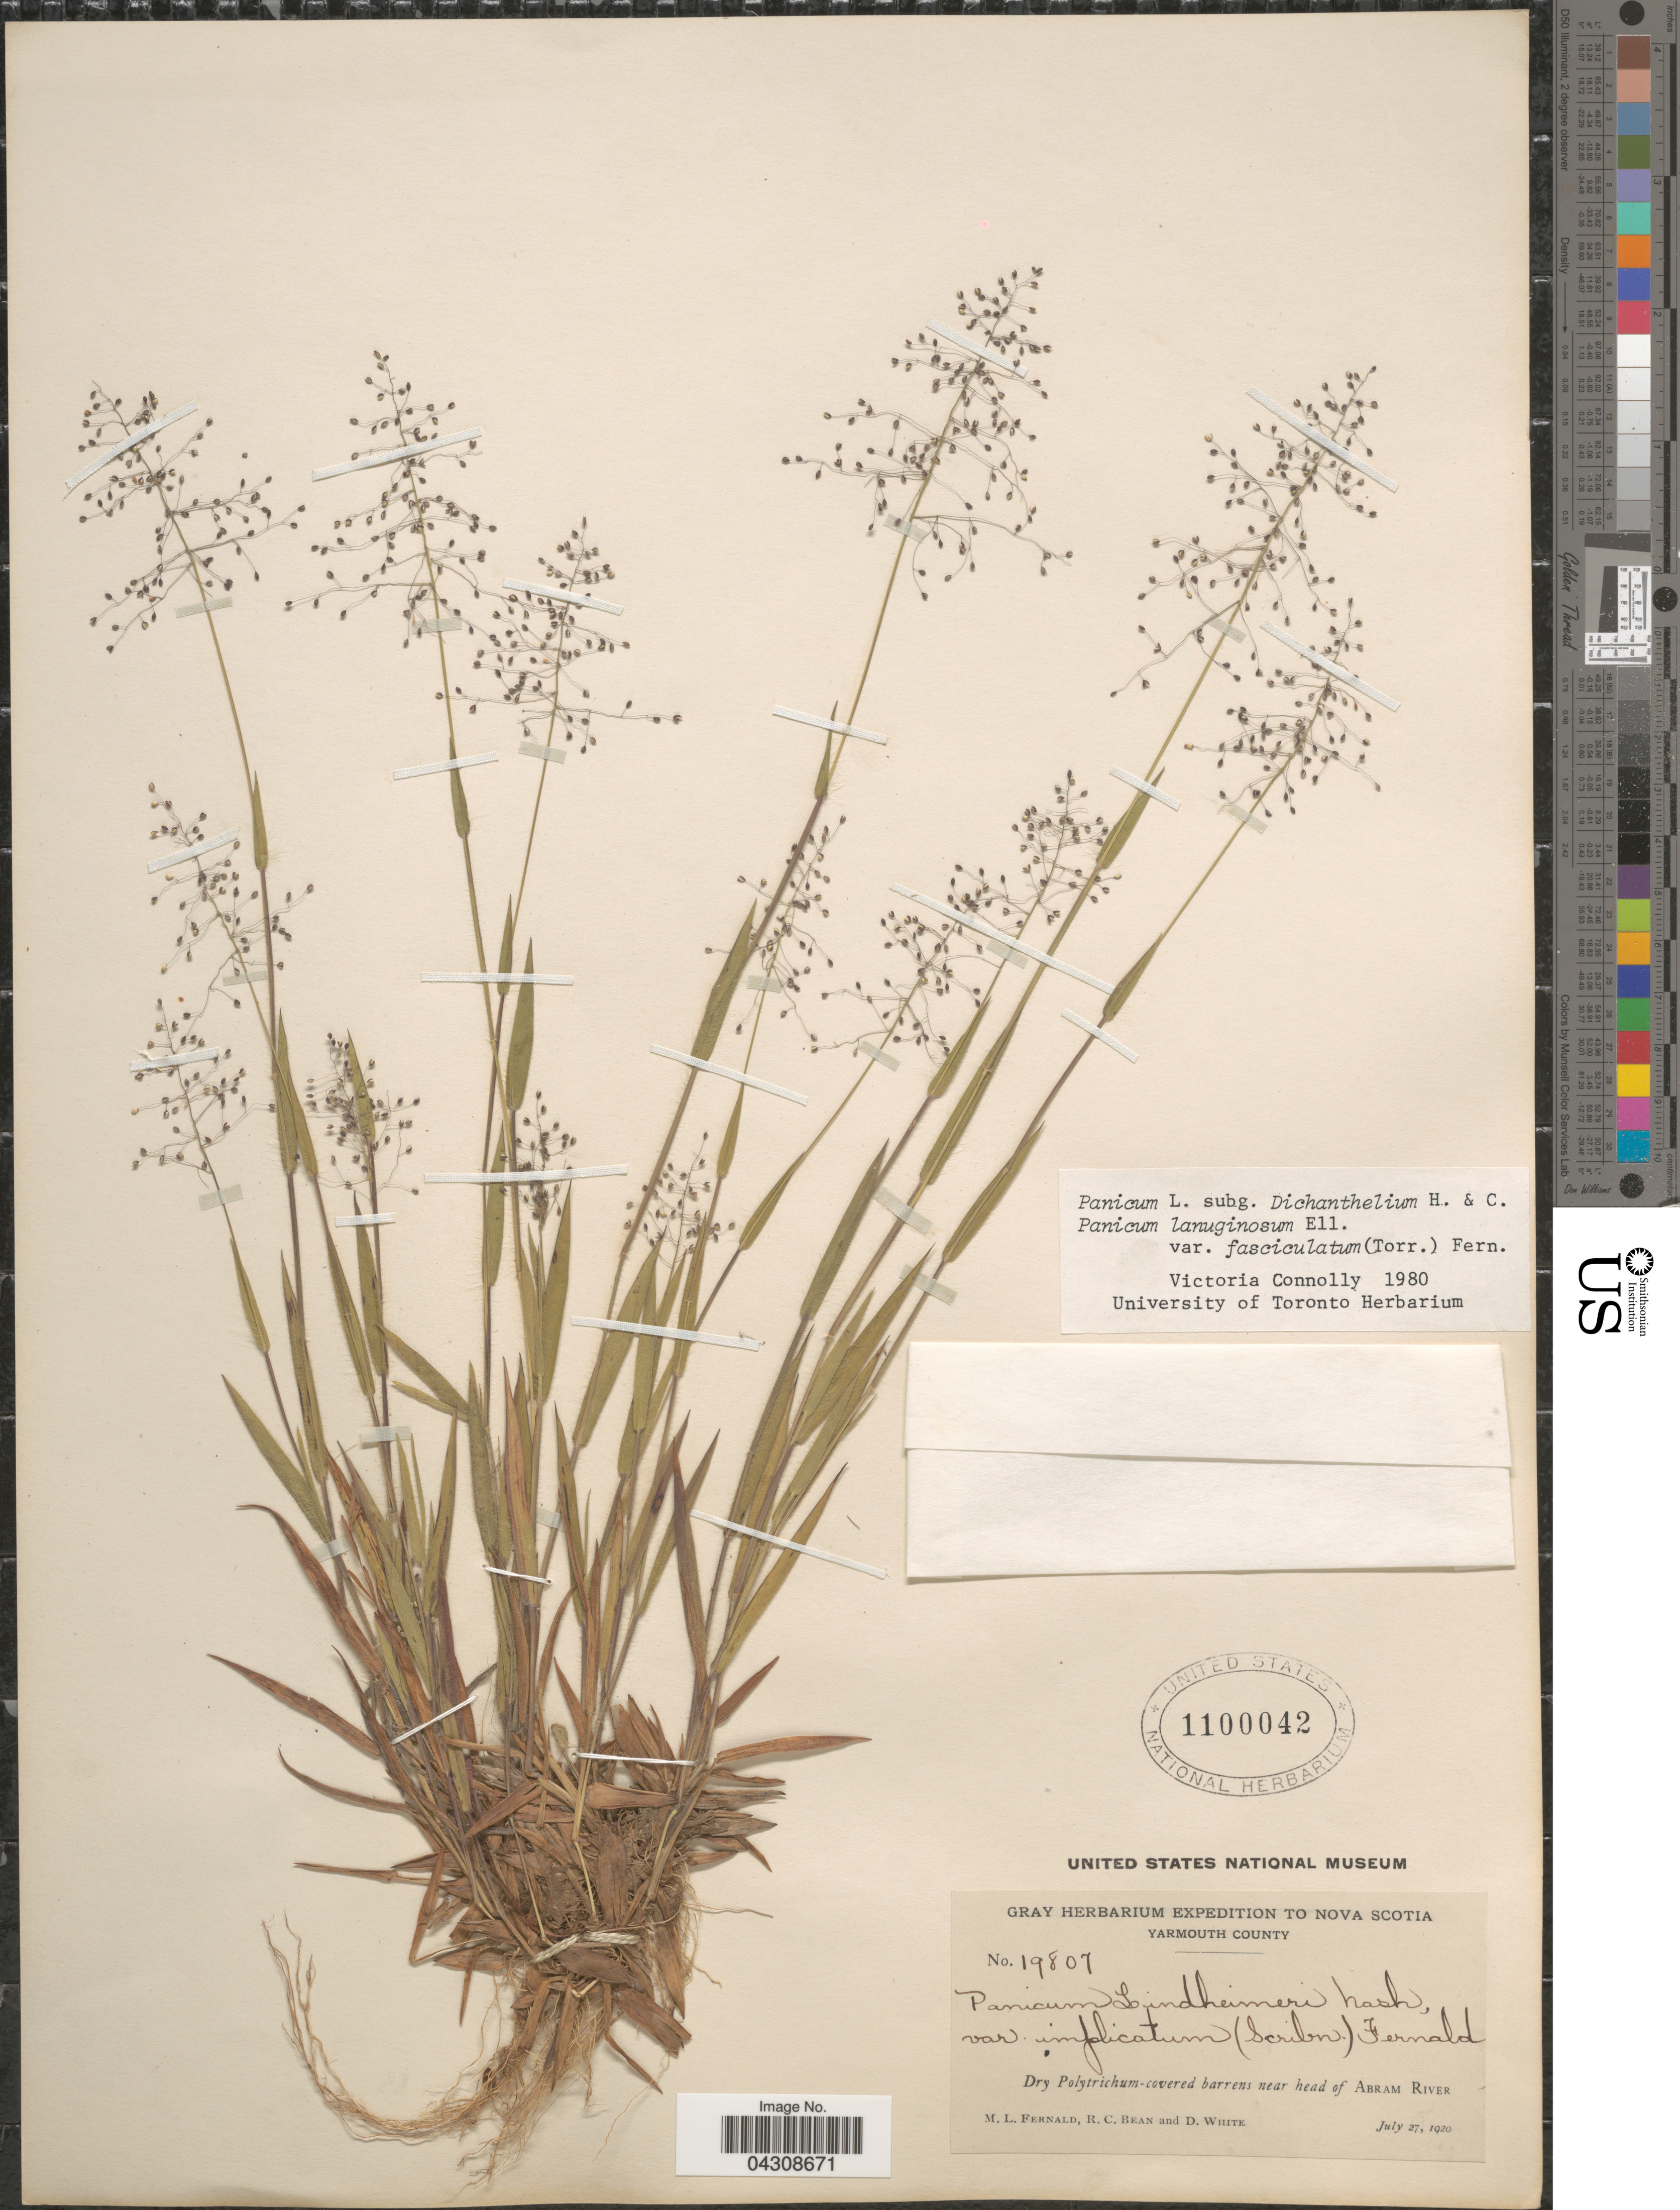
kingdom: Plantae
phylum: Tracheophyta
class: Liliopsida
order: Poales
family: Poaceae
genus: Dichanthelium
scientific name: Dichanthelium acuminatum var. acuminatum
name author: (Sw.) Gould & C.A. Clark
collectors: M. L. Fernald, R. Bean & D. White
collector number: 19807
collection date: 1920-07-27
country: Canada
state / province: Nova Scotia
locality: Gray Herbarium Expedition to Nova Scotia. Yarmouth County. Dry Polytrichum-covered barrens near head of Abram River.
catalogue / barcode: US 1100042